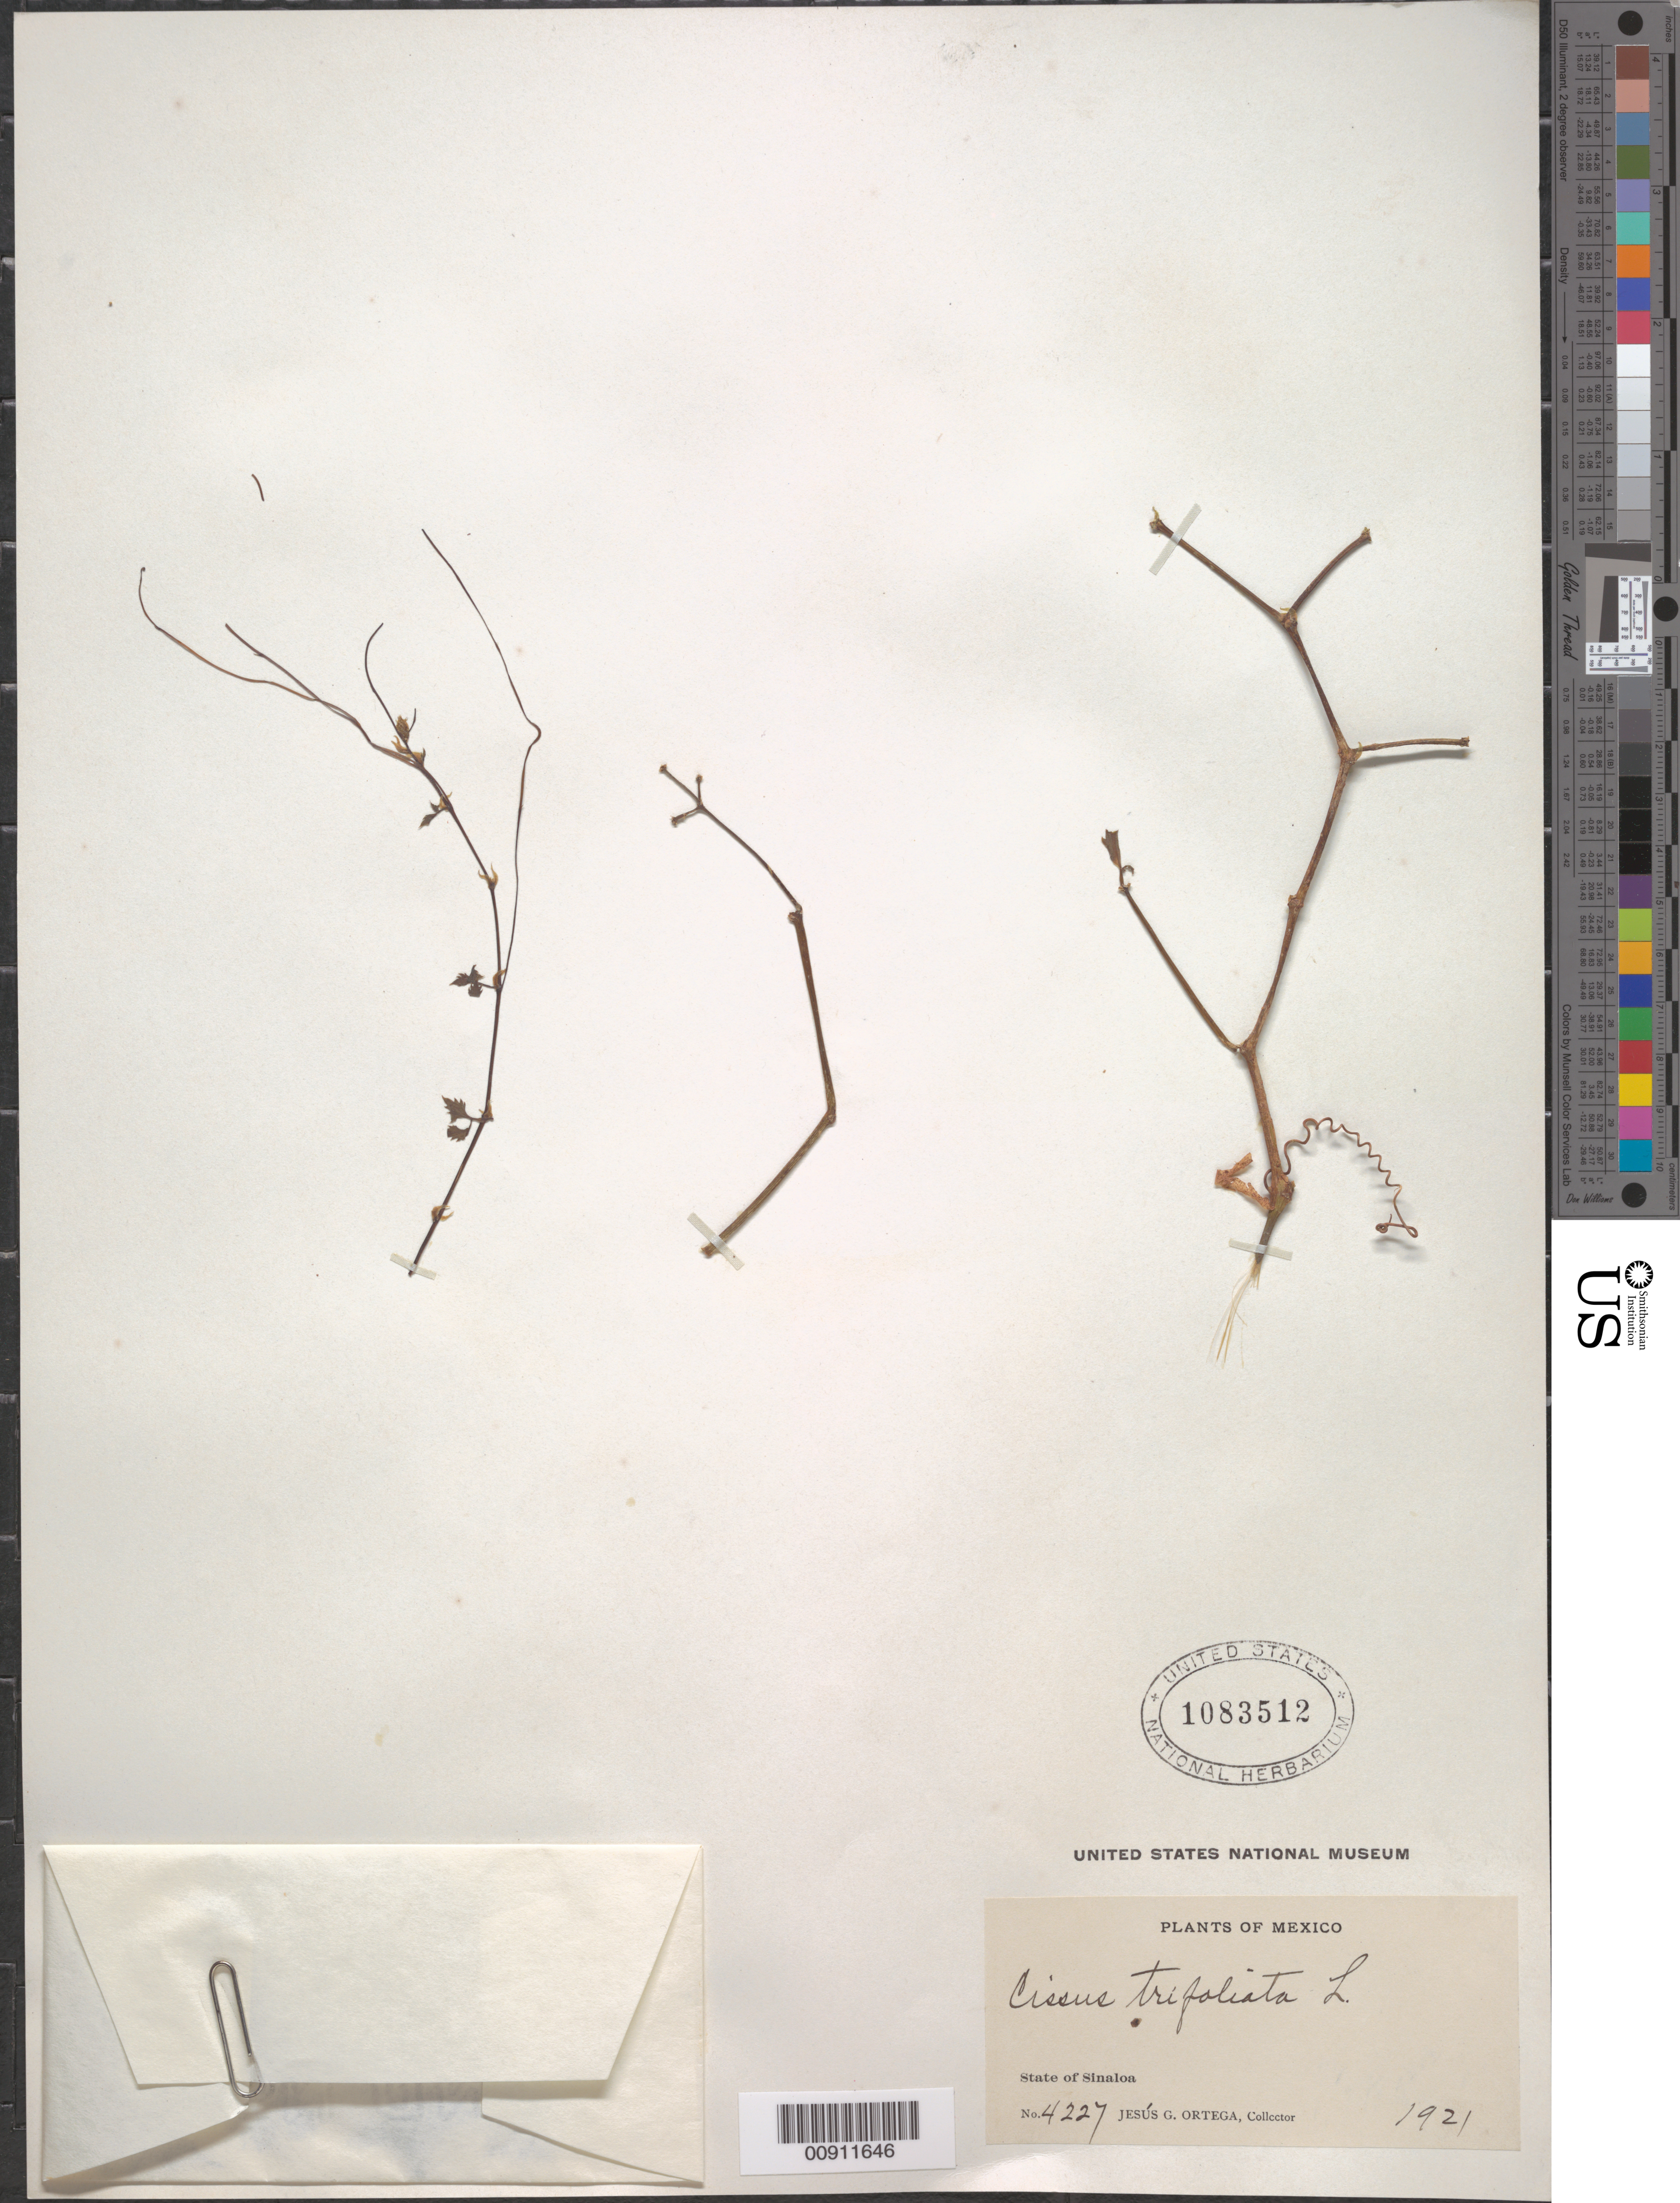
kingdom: Plantae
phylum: Tracheophyta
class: Magnoliopsida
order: Vitales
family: Vitaceae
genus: Cissus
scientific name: Cissus trifoliata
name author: (L.) L.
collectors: J. Ortega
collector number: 4227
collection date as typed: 1921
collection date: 1921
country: Mexico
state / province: Sinaloa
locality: State of Sinaloa.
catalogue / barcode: US 1083512